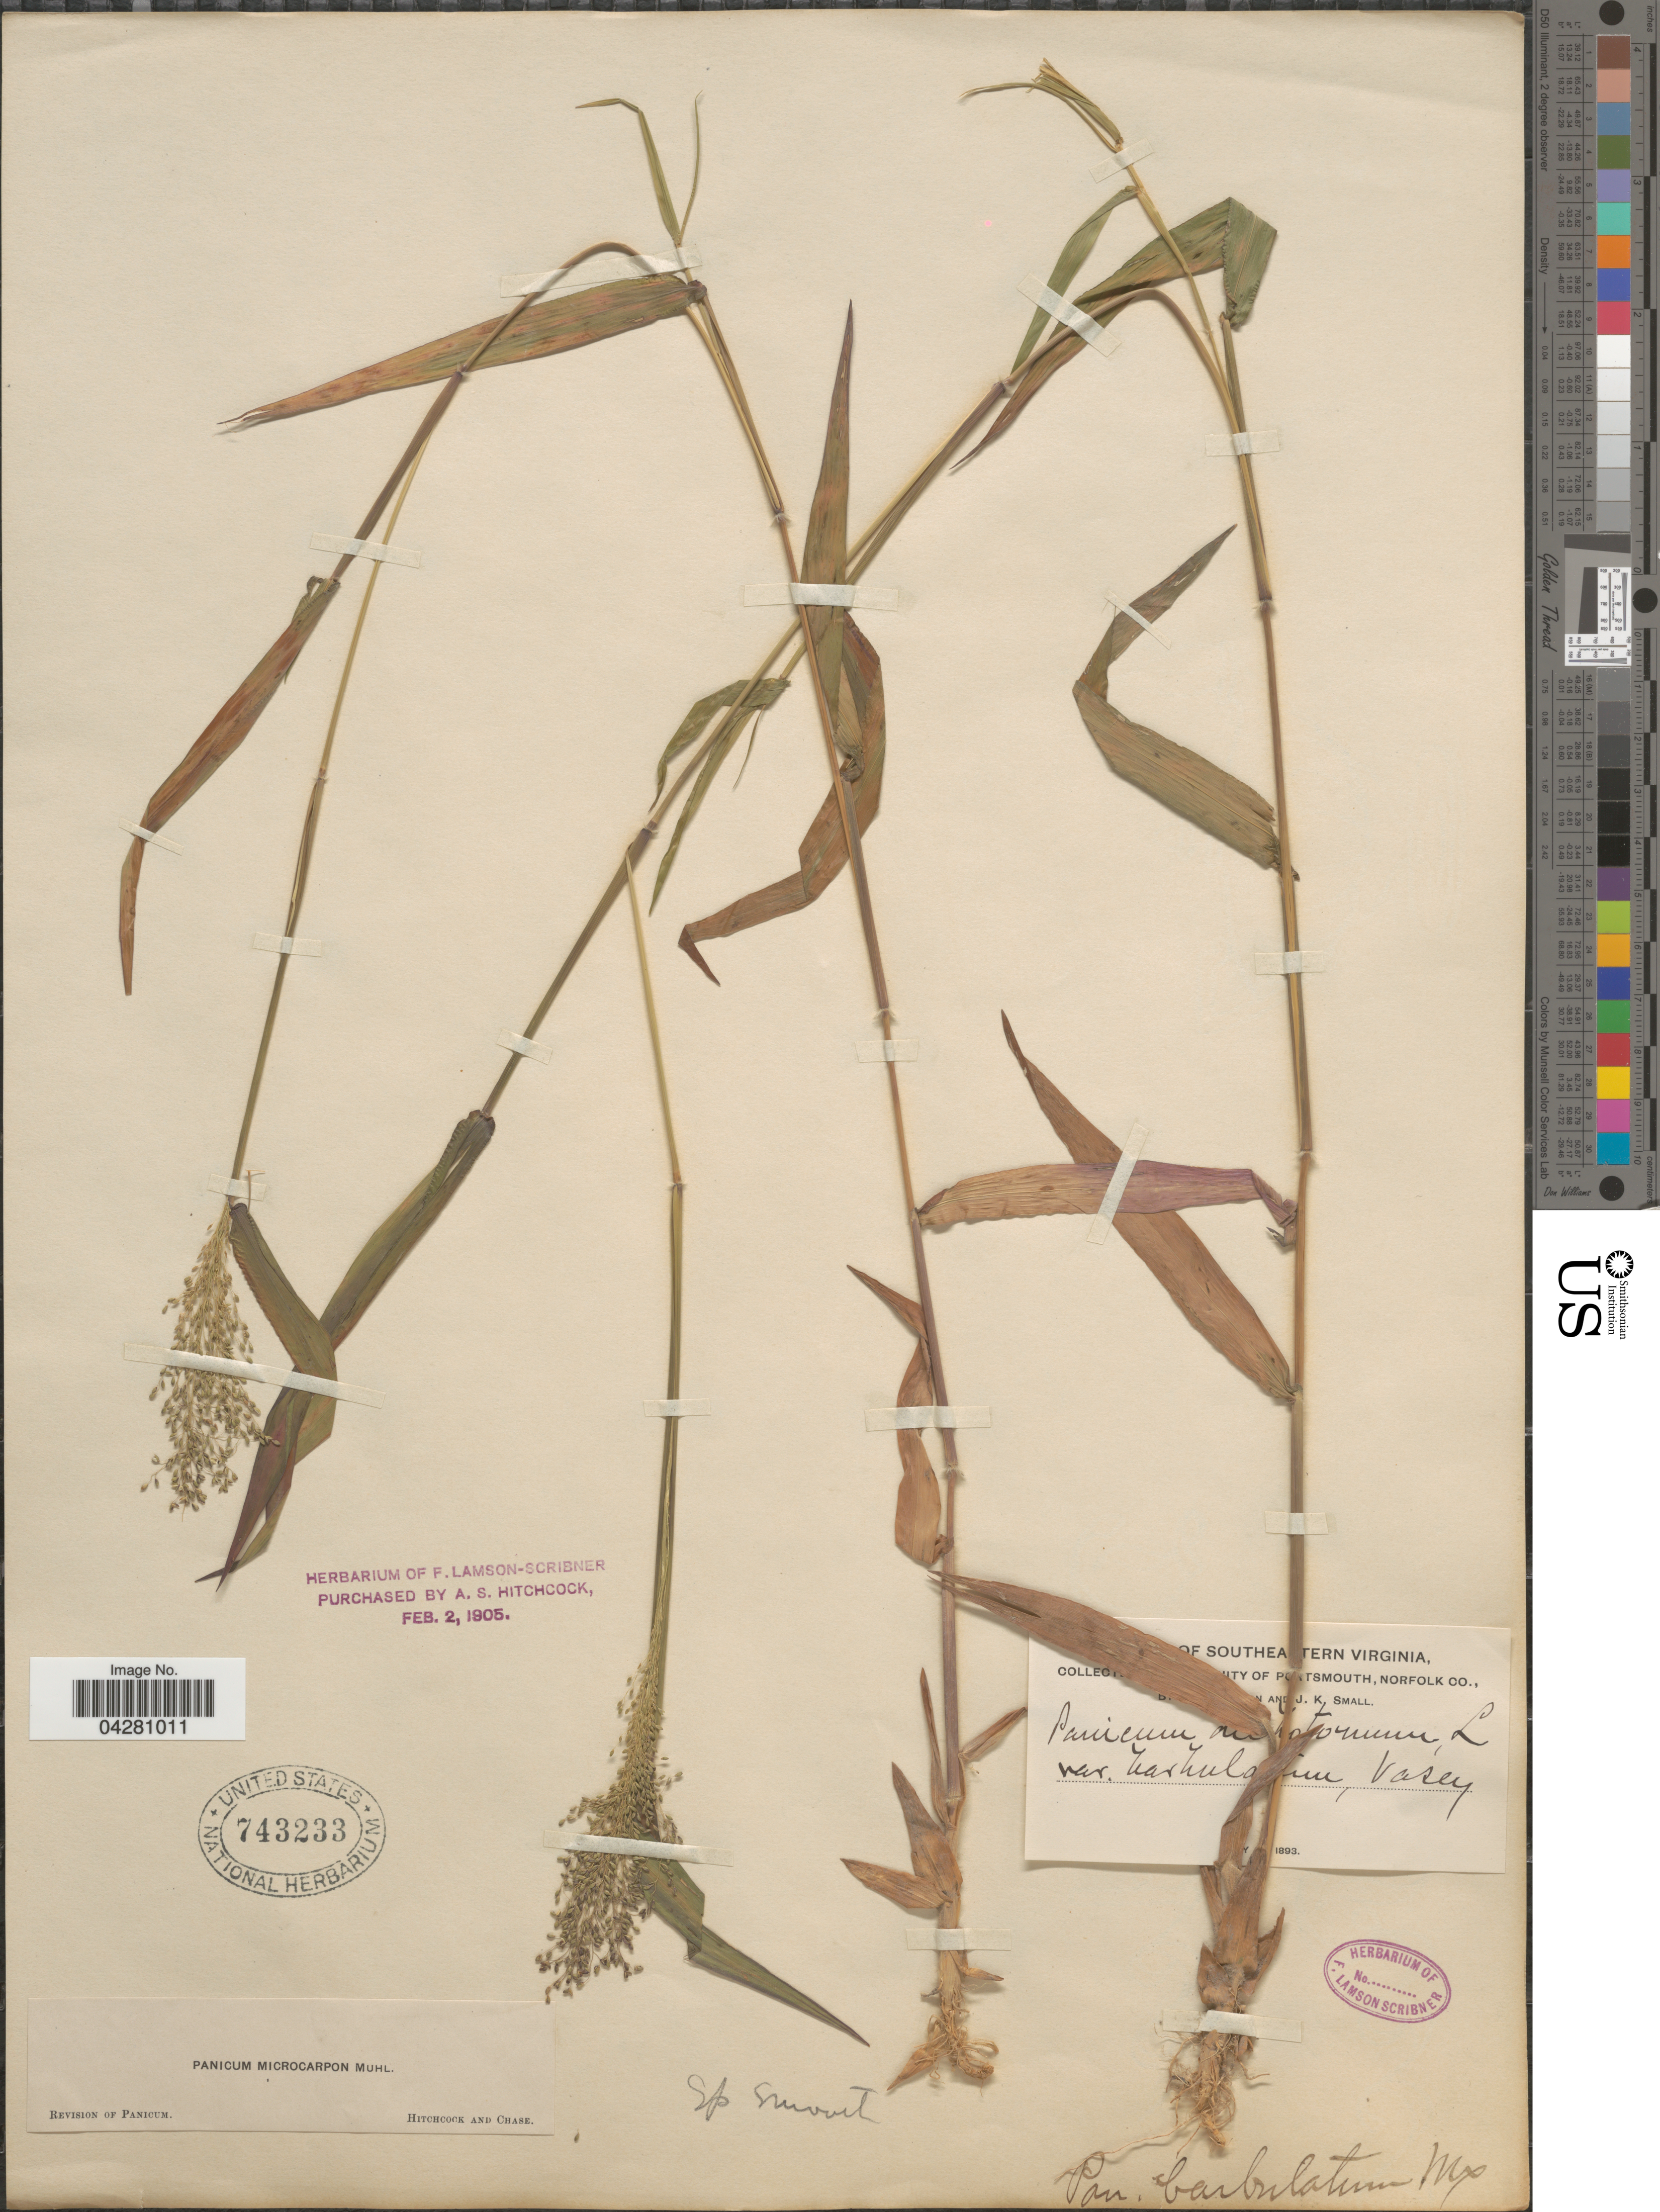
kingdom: Plantae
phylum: Tracheophyta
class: Liliopsida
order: Poales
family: Poaceae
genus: Dichanthelium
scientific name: Dichanthelium dichotomum var. dichotomum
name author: (L.) Gould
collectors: N. Britton & J. K. Small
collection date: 1893-05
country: United States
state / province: Virginia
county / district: City of Portsmouth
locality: Southeastern Virginia, Vicinity of Portsmouth, Norfolk Co.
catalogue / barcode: US 743233